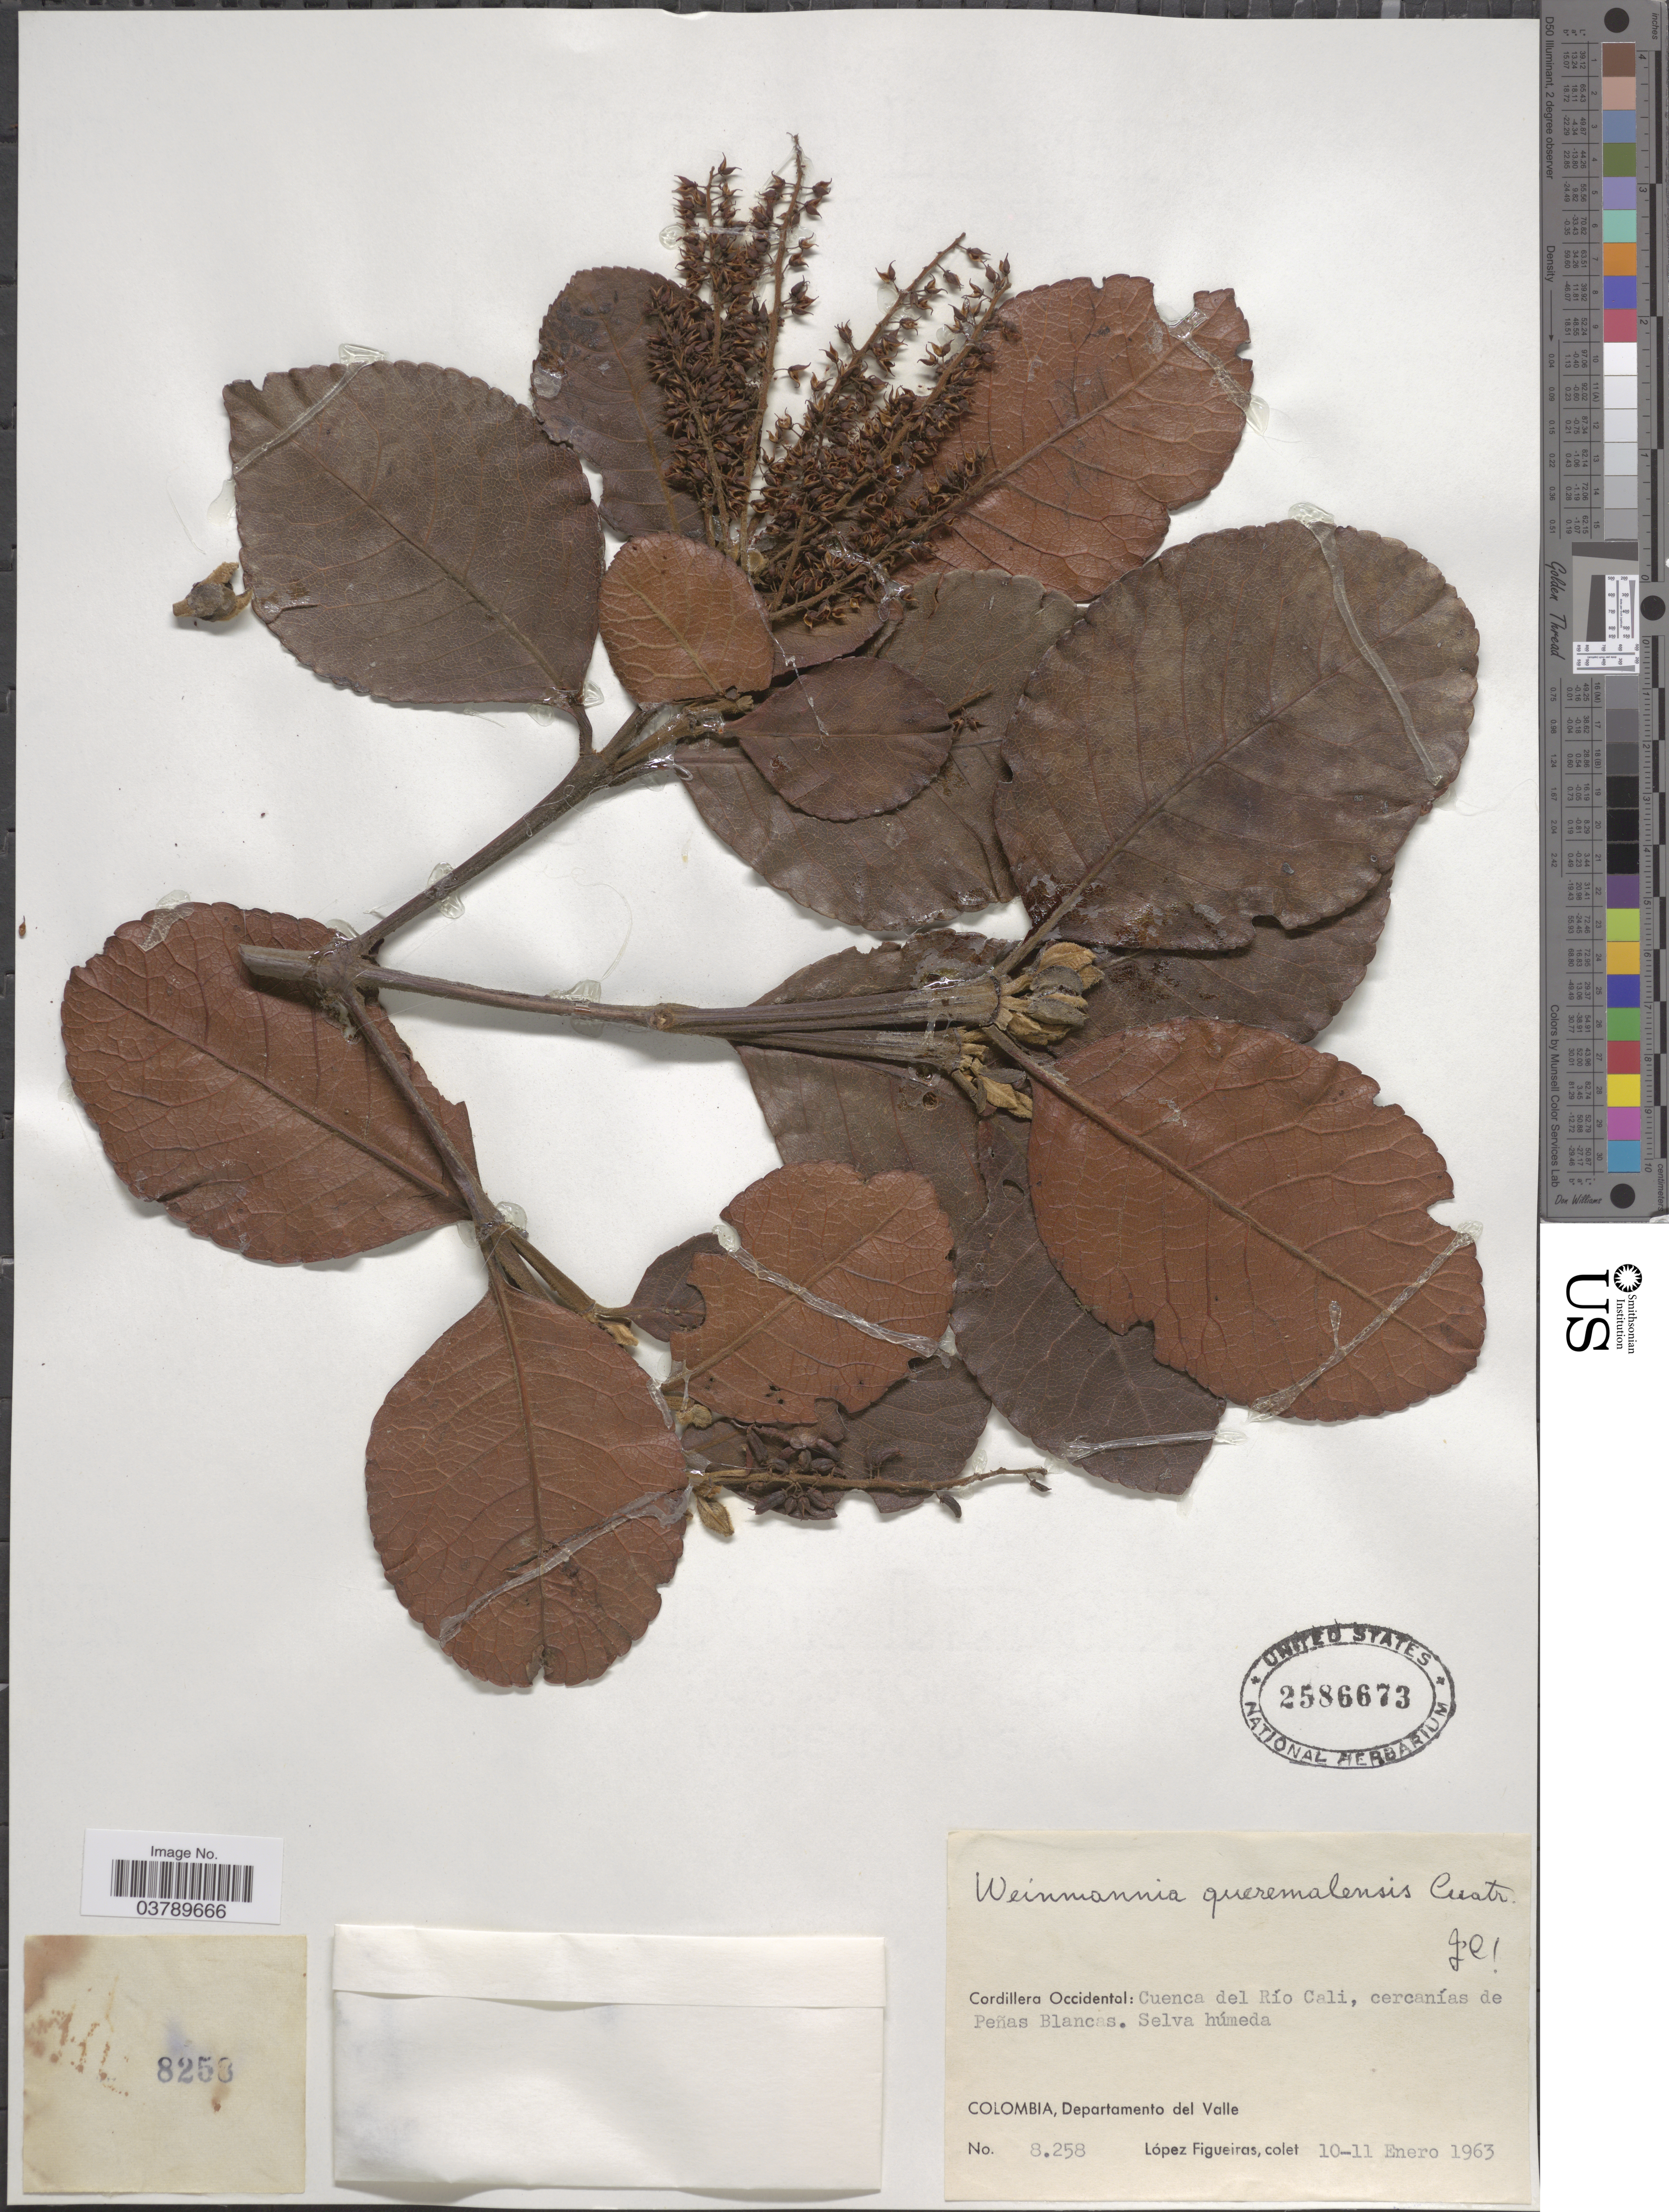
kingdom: Plantae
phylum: Tracheophyta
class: Magnoliopsida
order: Oxalidales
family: Cunoniaceae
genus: Weinmannia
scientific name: Weinmannia queremalensis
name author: Cuatrec.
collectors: M. López Figueiras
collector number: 8258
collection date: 1963-01-10/1963-01-11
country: Colombia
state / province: Valle del Cauca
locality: Cordillera Occidental: Cuenca del Río Cali, cercanías de Peñas Blancas. Departamento del Valle.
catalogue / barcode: US 2586673